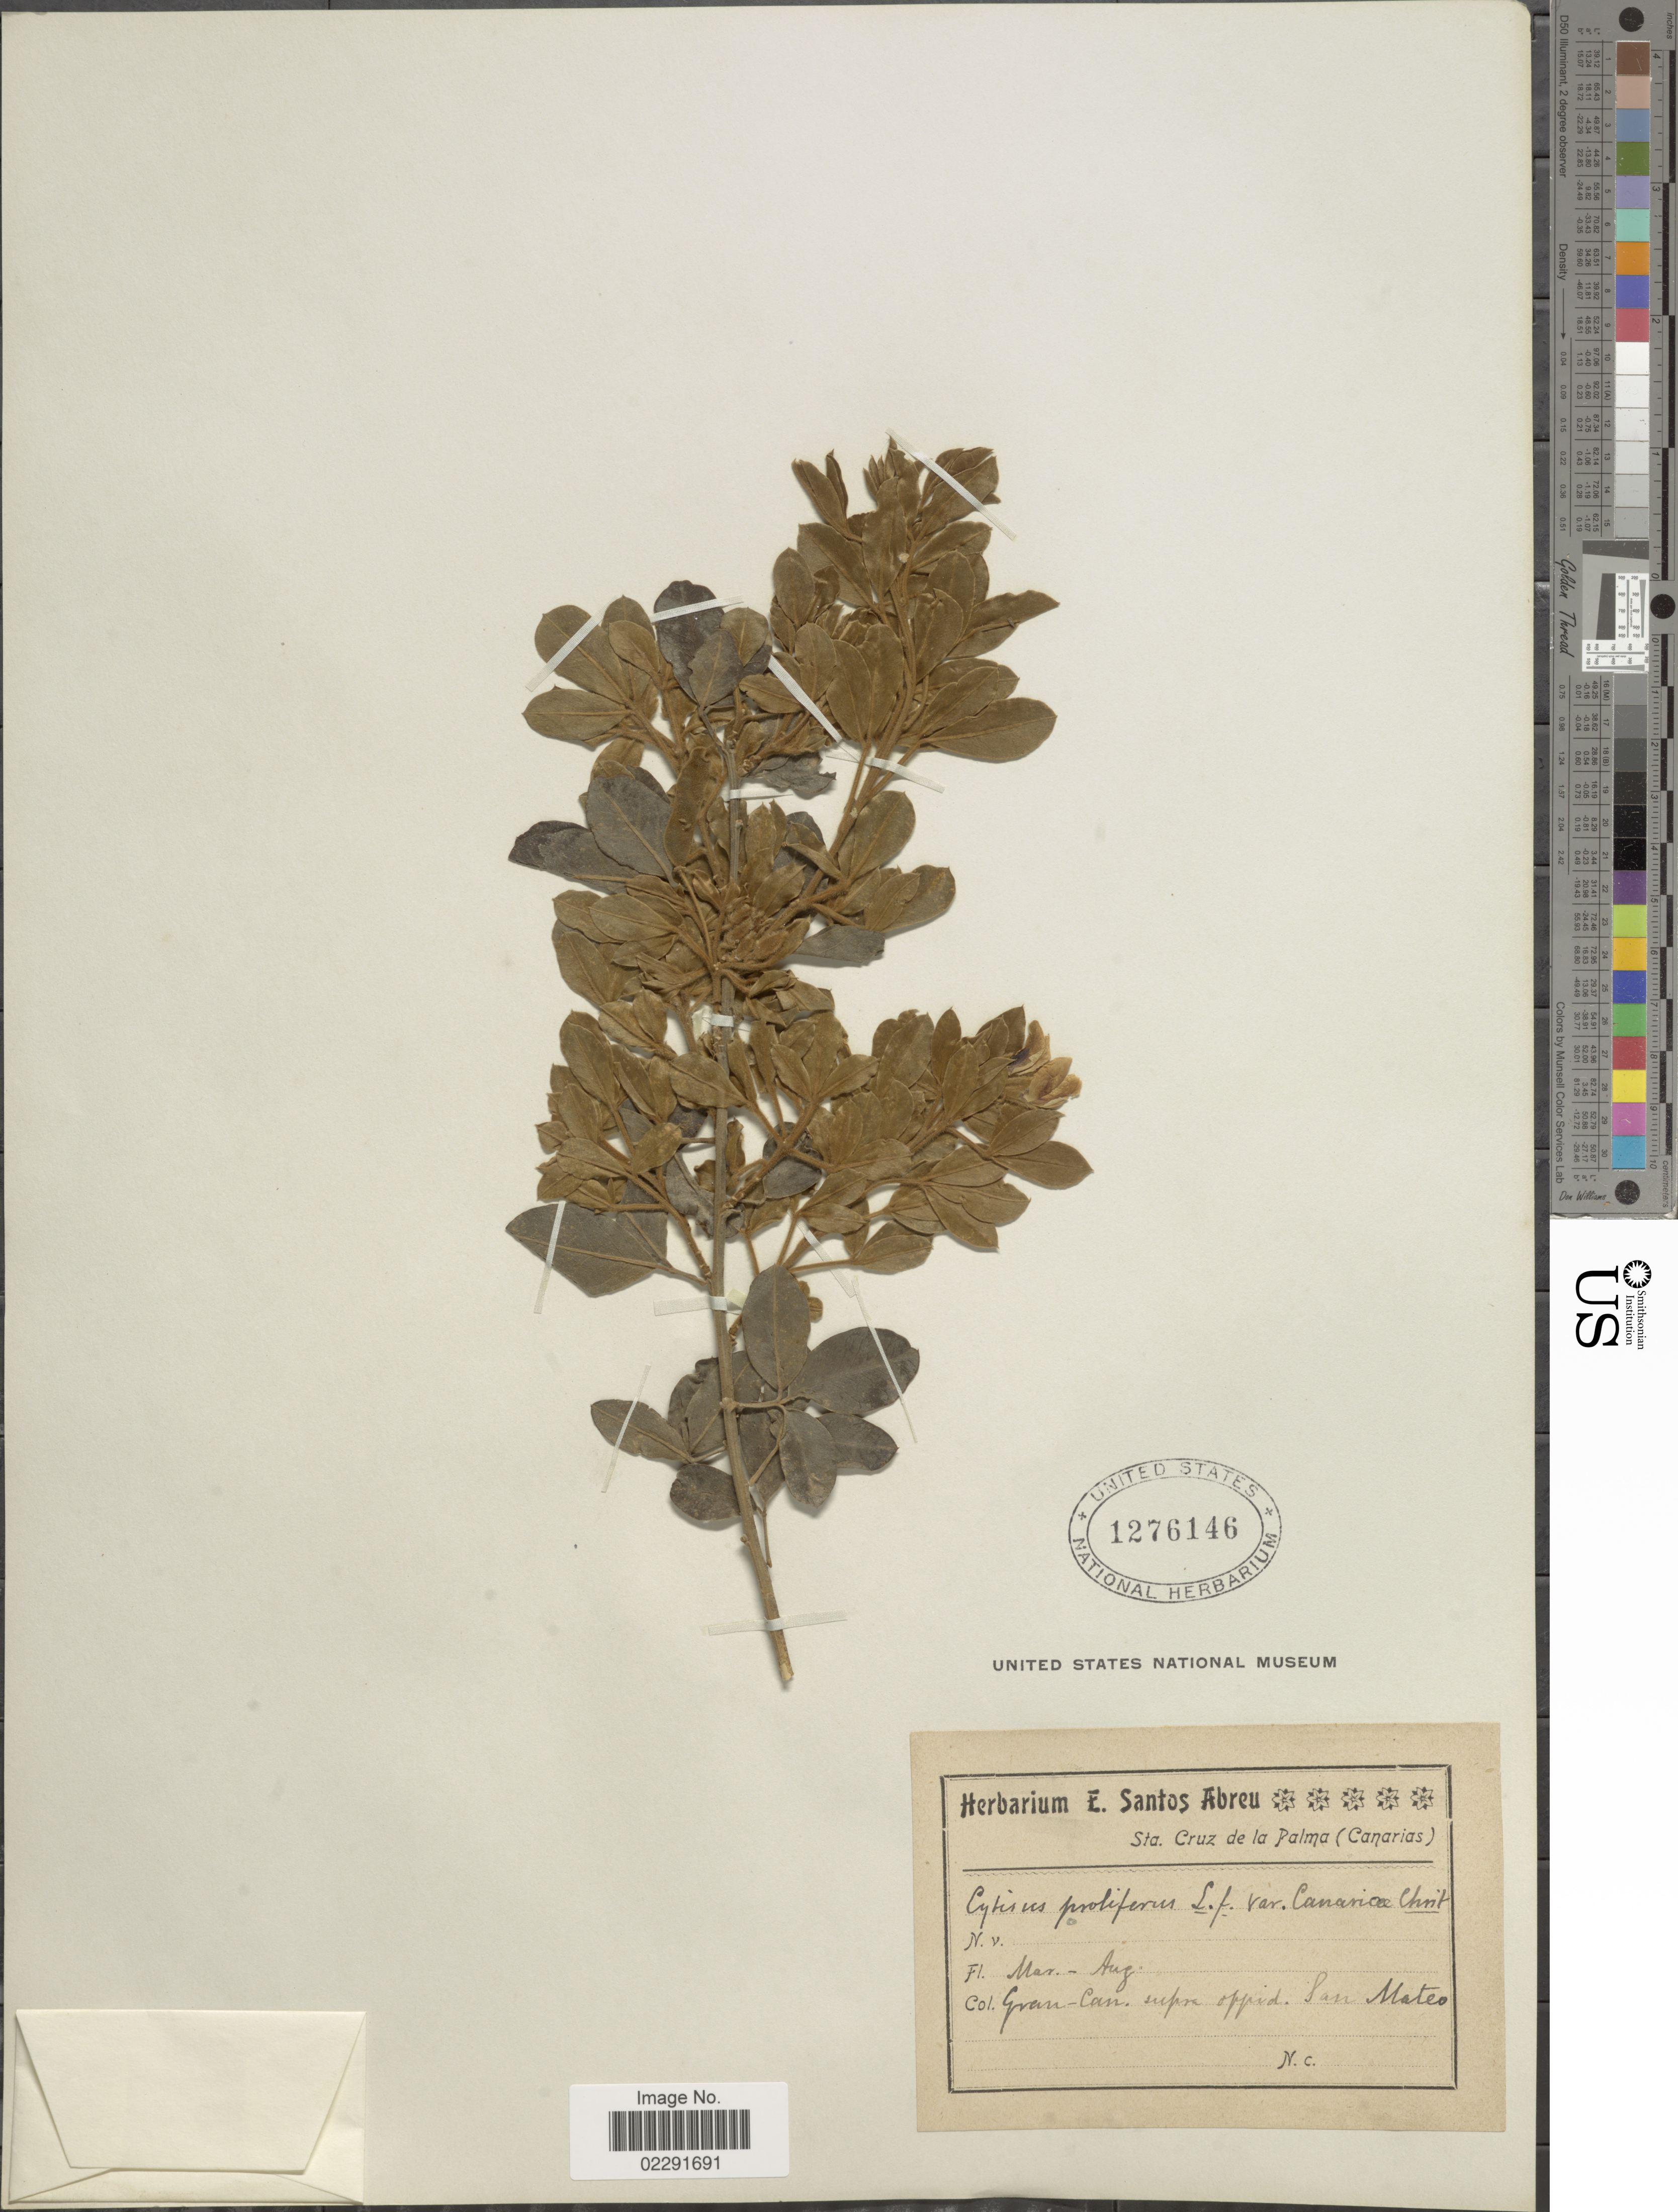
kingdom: Plantae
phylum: Tracheophyta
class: Magnoliopsida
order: Fabales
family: Fabaceae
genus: Cytisus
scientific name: Cytisus prolifer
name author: L. f.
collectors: ex herb. E. Santos Abrue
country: Spain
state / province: Canarias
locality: Gran-Can. supra oppid. San Mateo.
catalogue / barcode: US 1276146